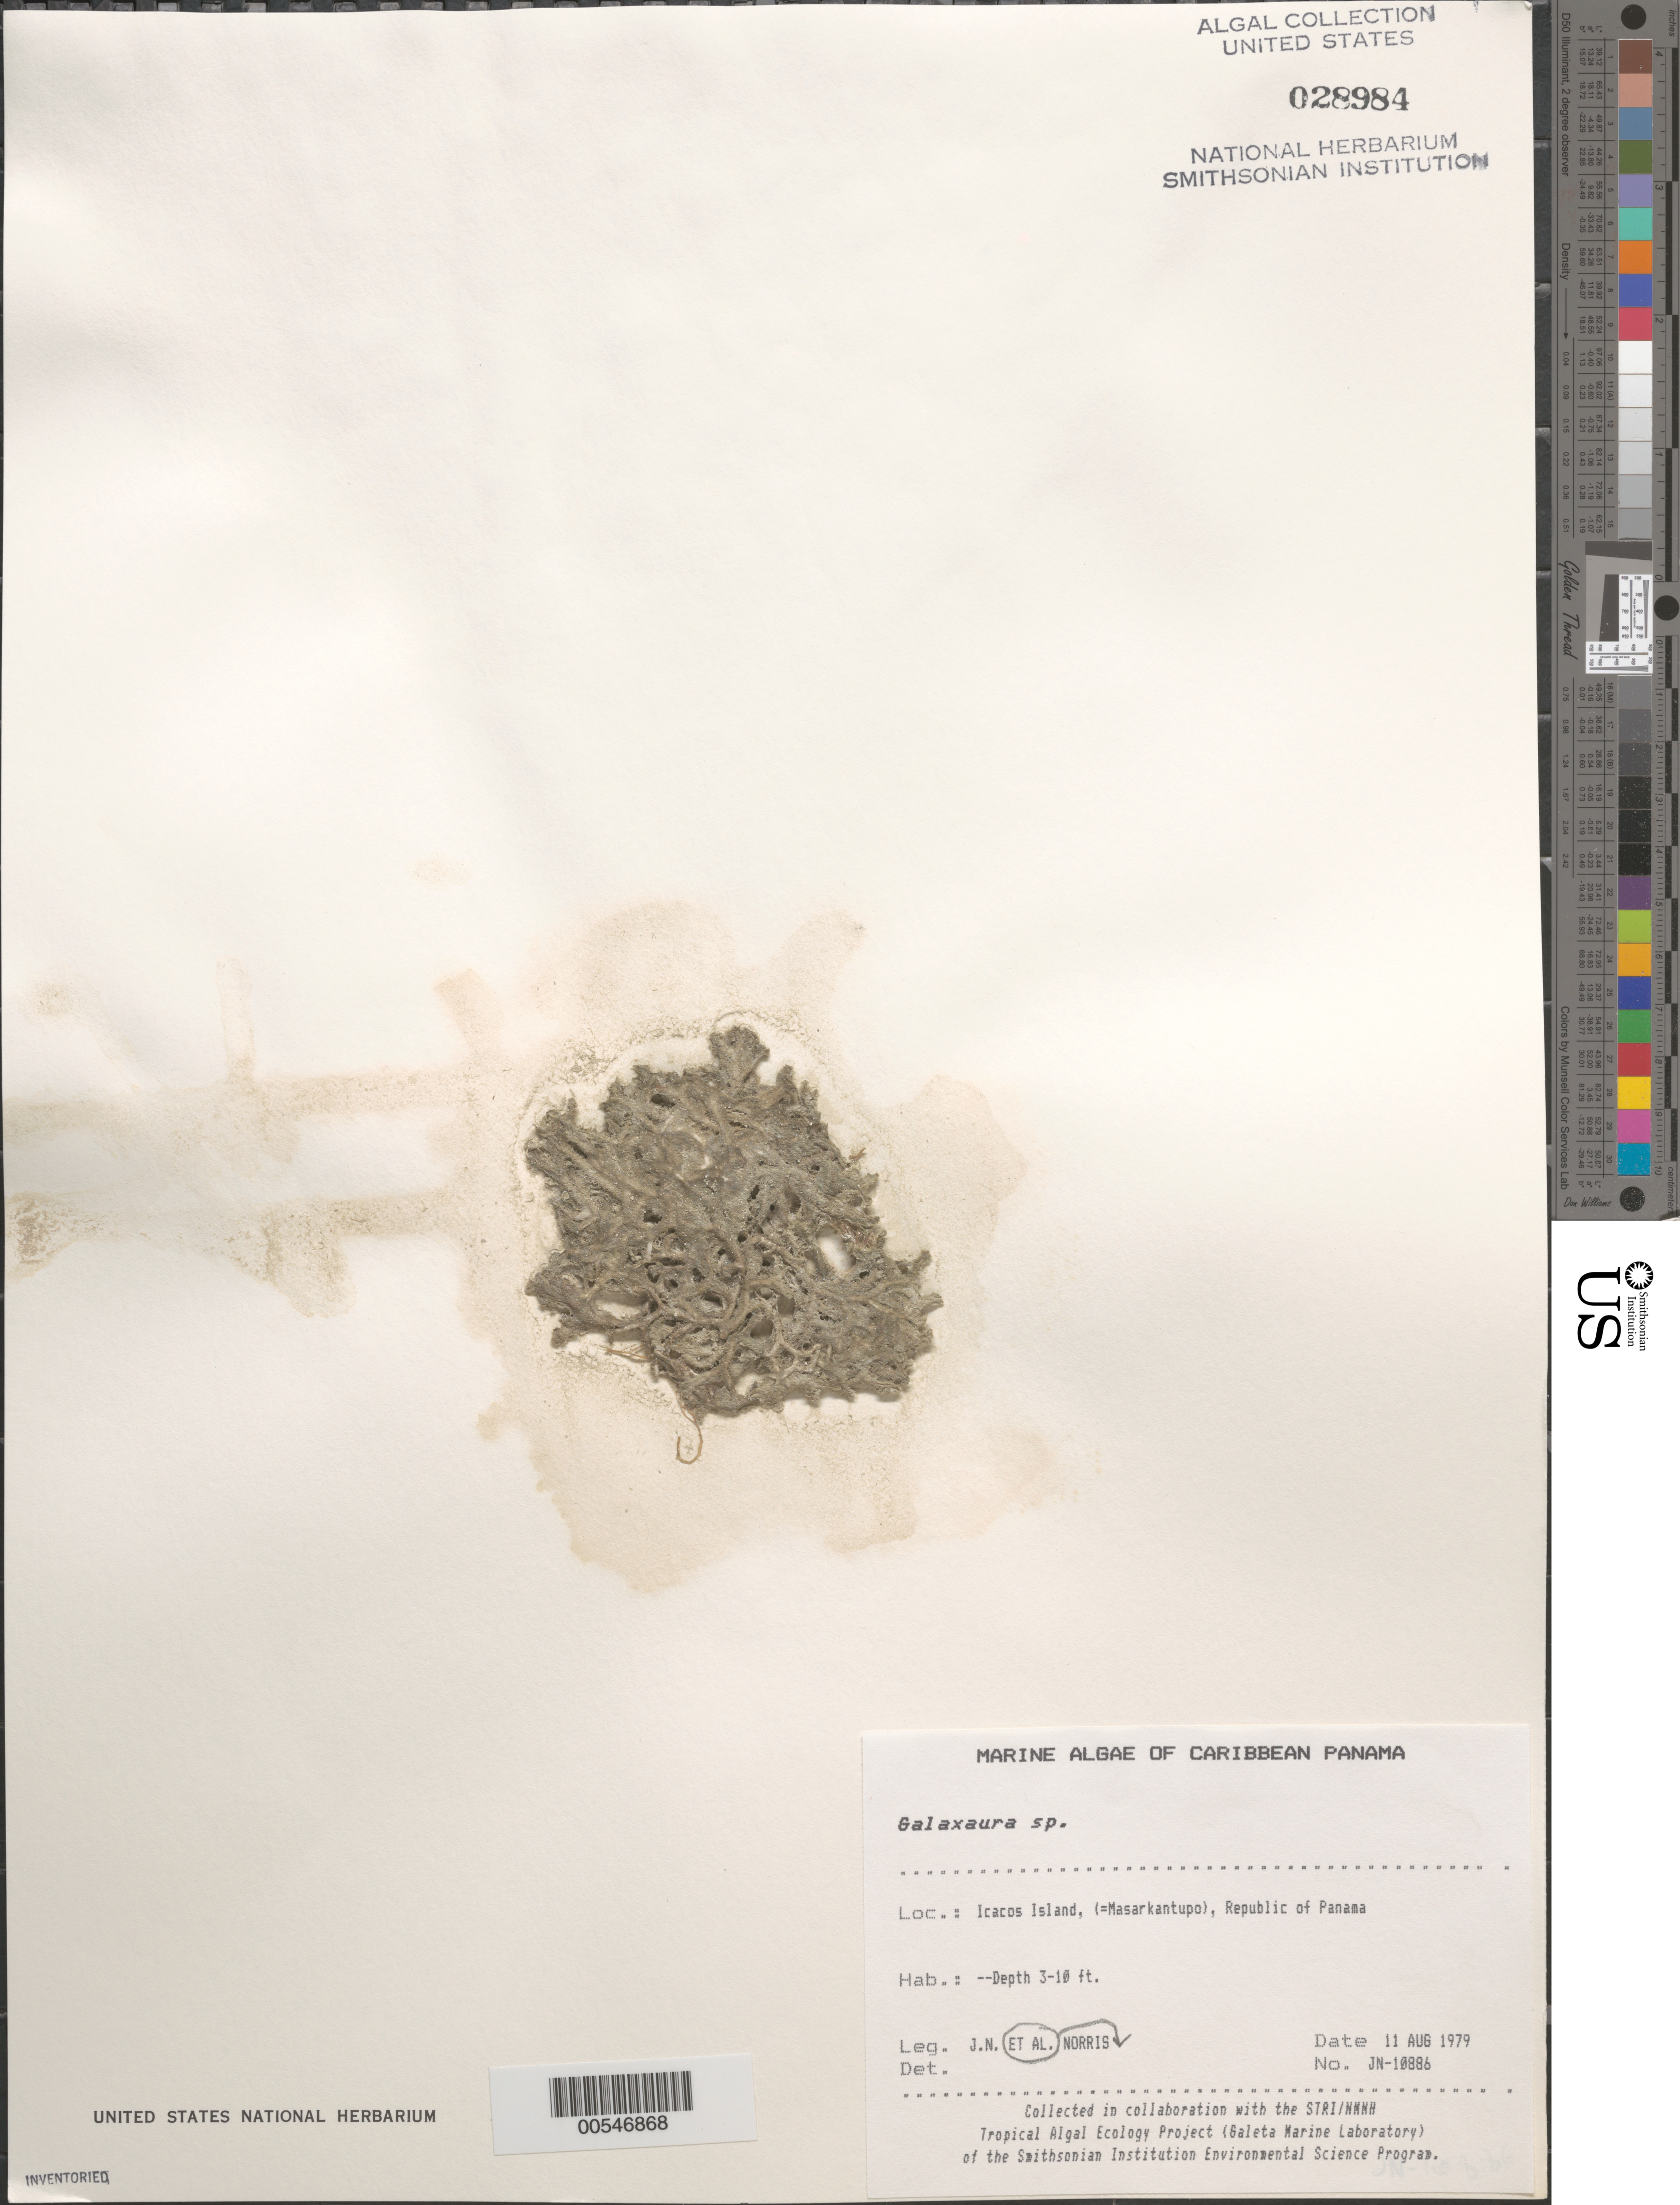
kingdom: Plantae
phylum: Rhodophyta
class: Florideophyceae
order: Nemaliales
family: Galaxauraceae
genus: Galaxaura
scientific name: Galaxaura sp.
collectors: J. N. Norris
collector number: JN-10886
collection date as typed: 11 Aug 1979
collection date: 1979-08-11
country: Panama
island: Icacos Cay (Masarkantupo)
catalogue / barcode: US 28984